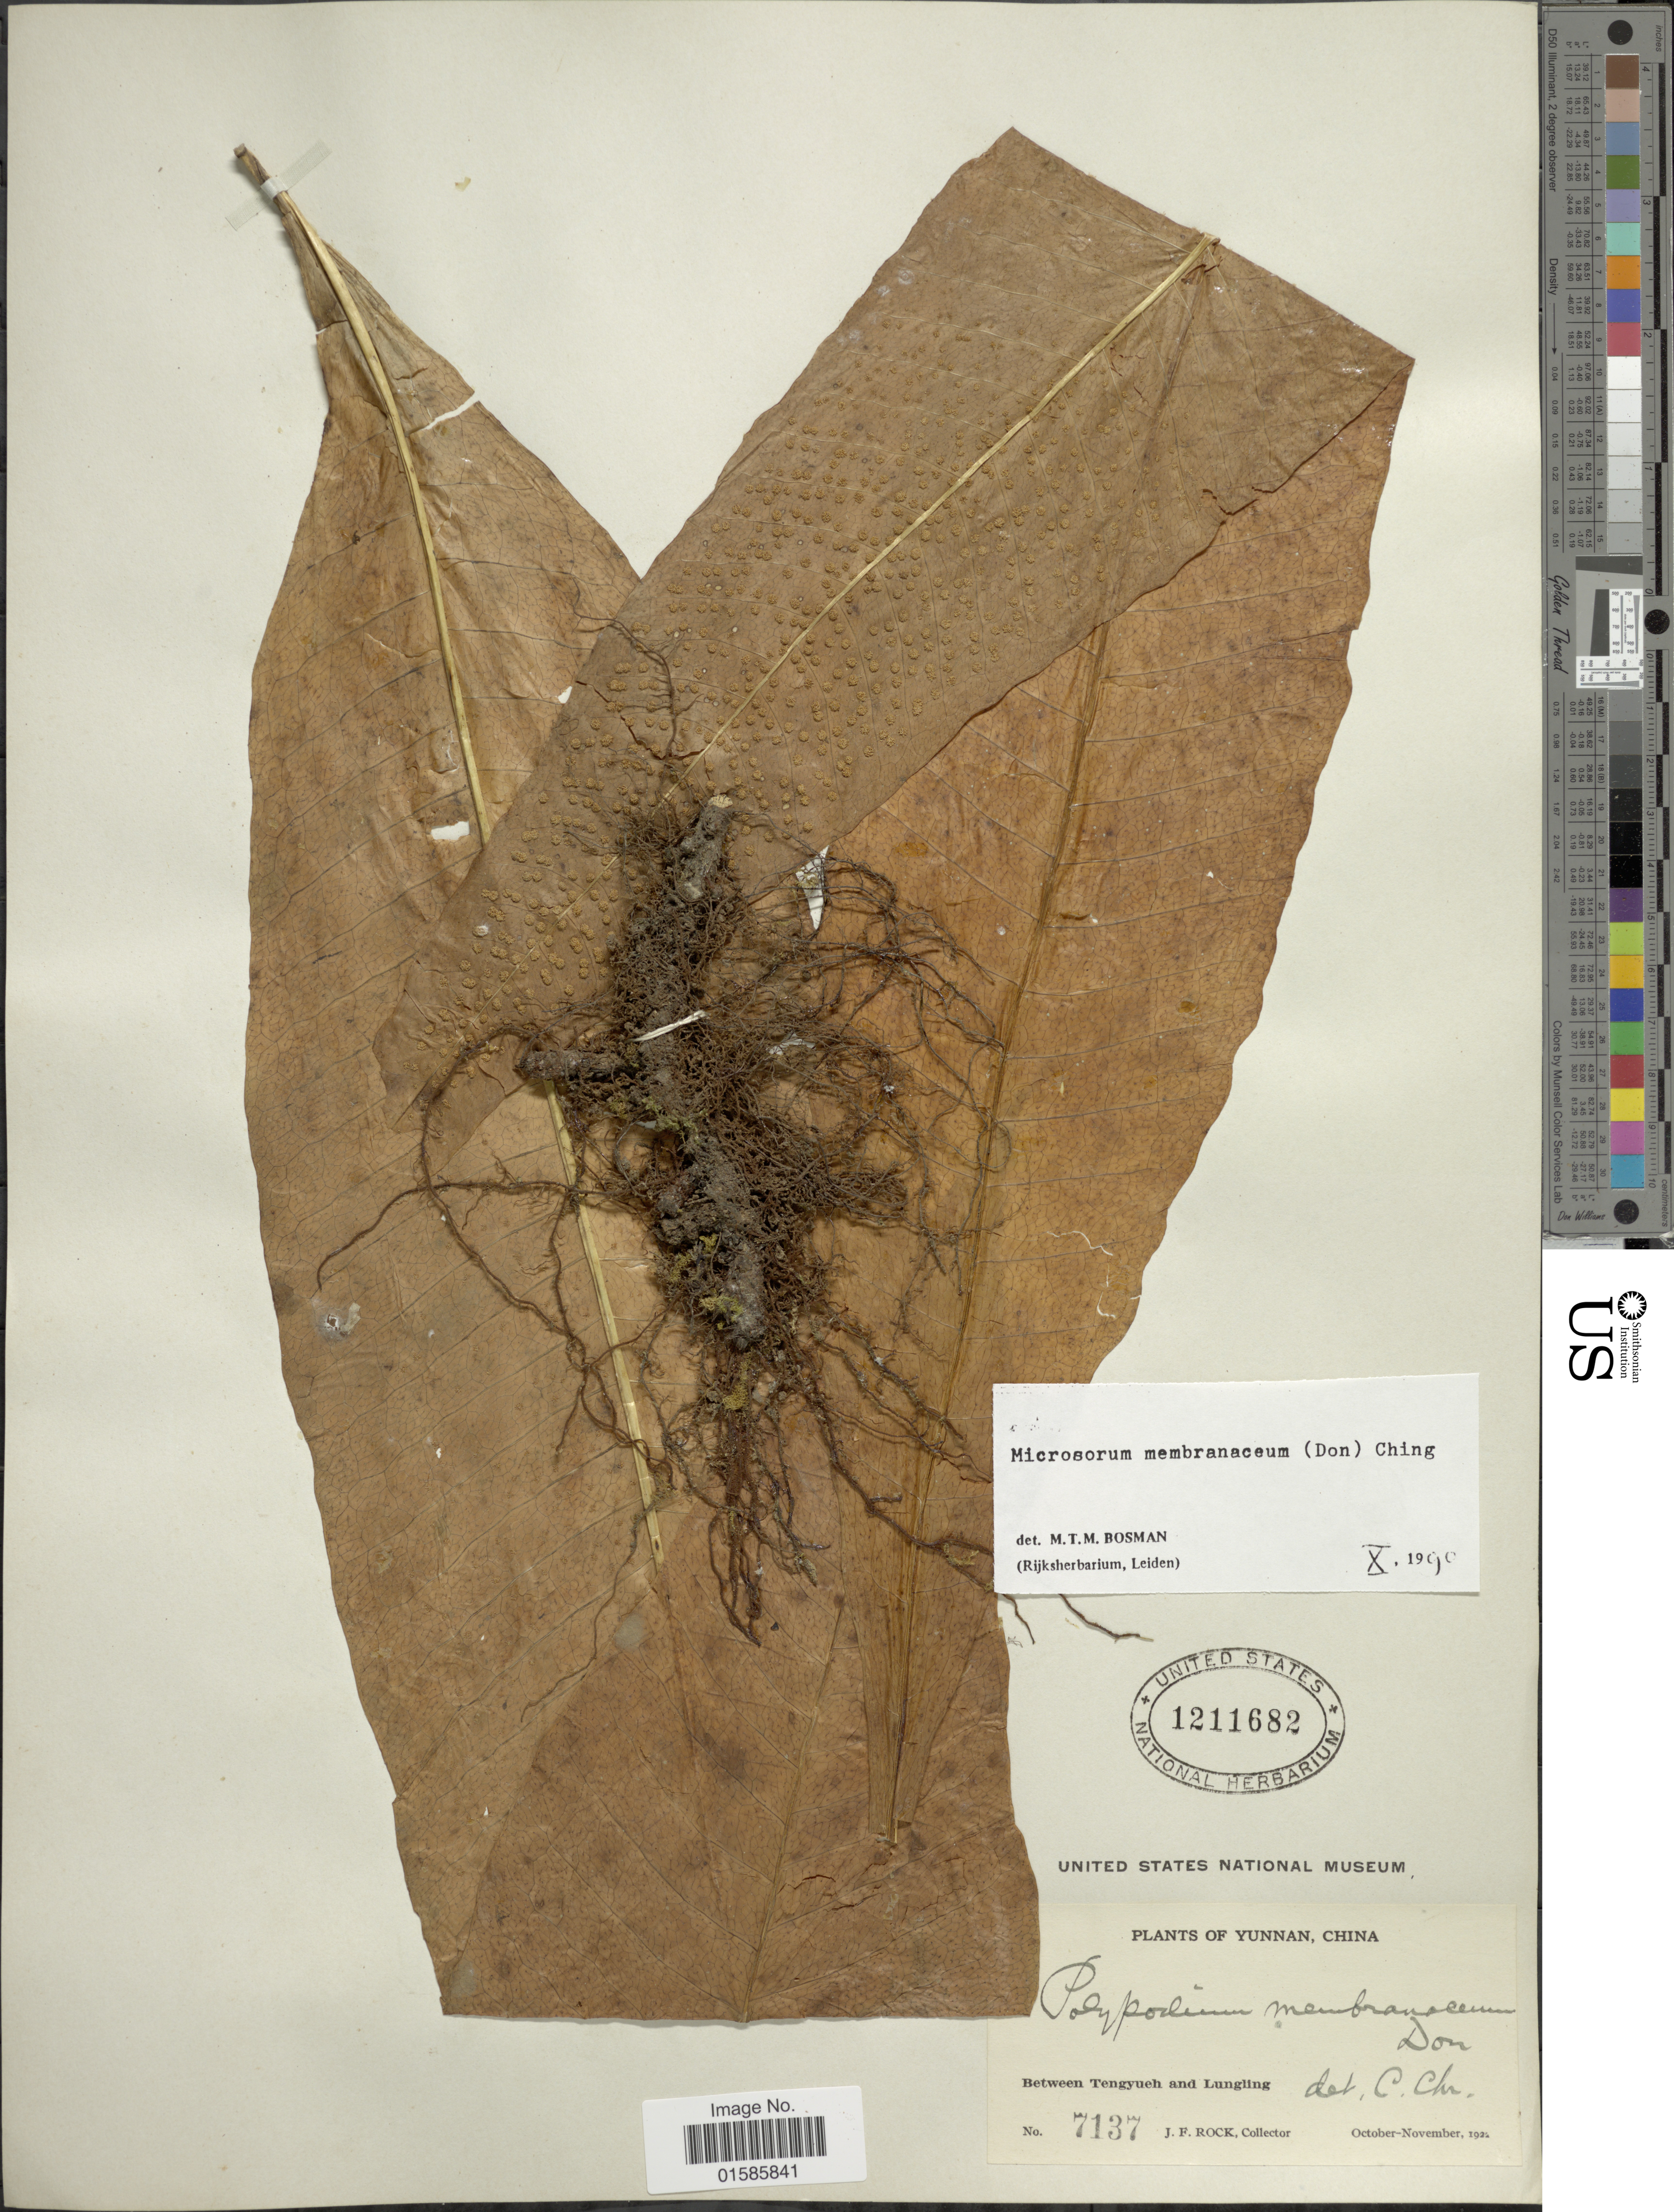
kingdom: Plantae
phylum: Tracheophyta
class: Polypodiopsida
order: Polypodiales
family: Polypodiaceae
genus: Microsorum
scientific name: Microsorum membranaceum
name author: (D. Don) Ching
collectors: J. Rock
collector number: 7137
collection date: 1922-10/1922-11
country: China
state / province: Yunnan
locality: Between Tengyueh and Lungling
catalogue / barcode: US 1211682